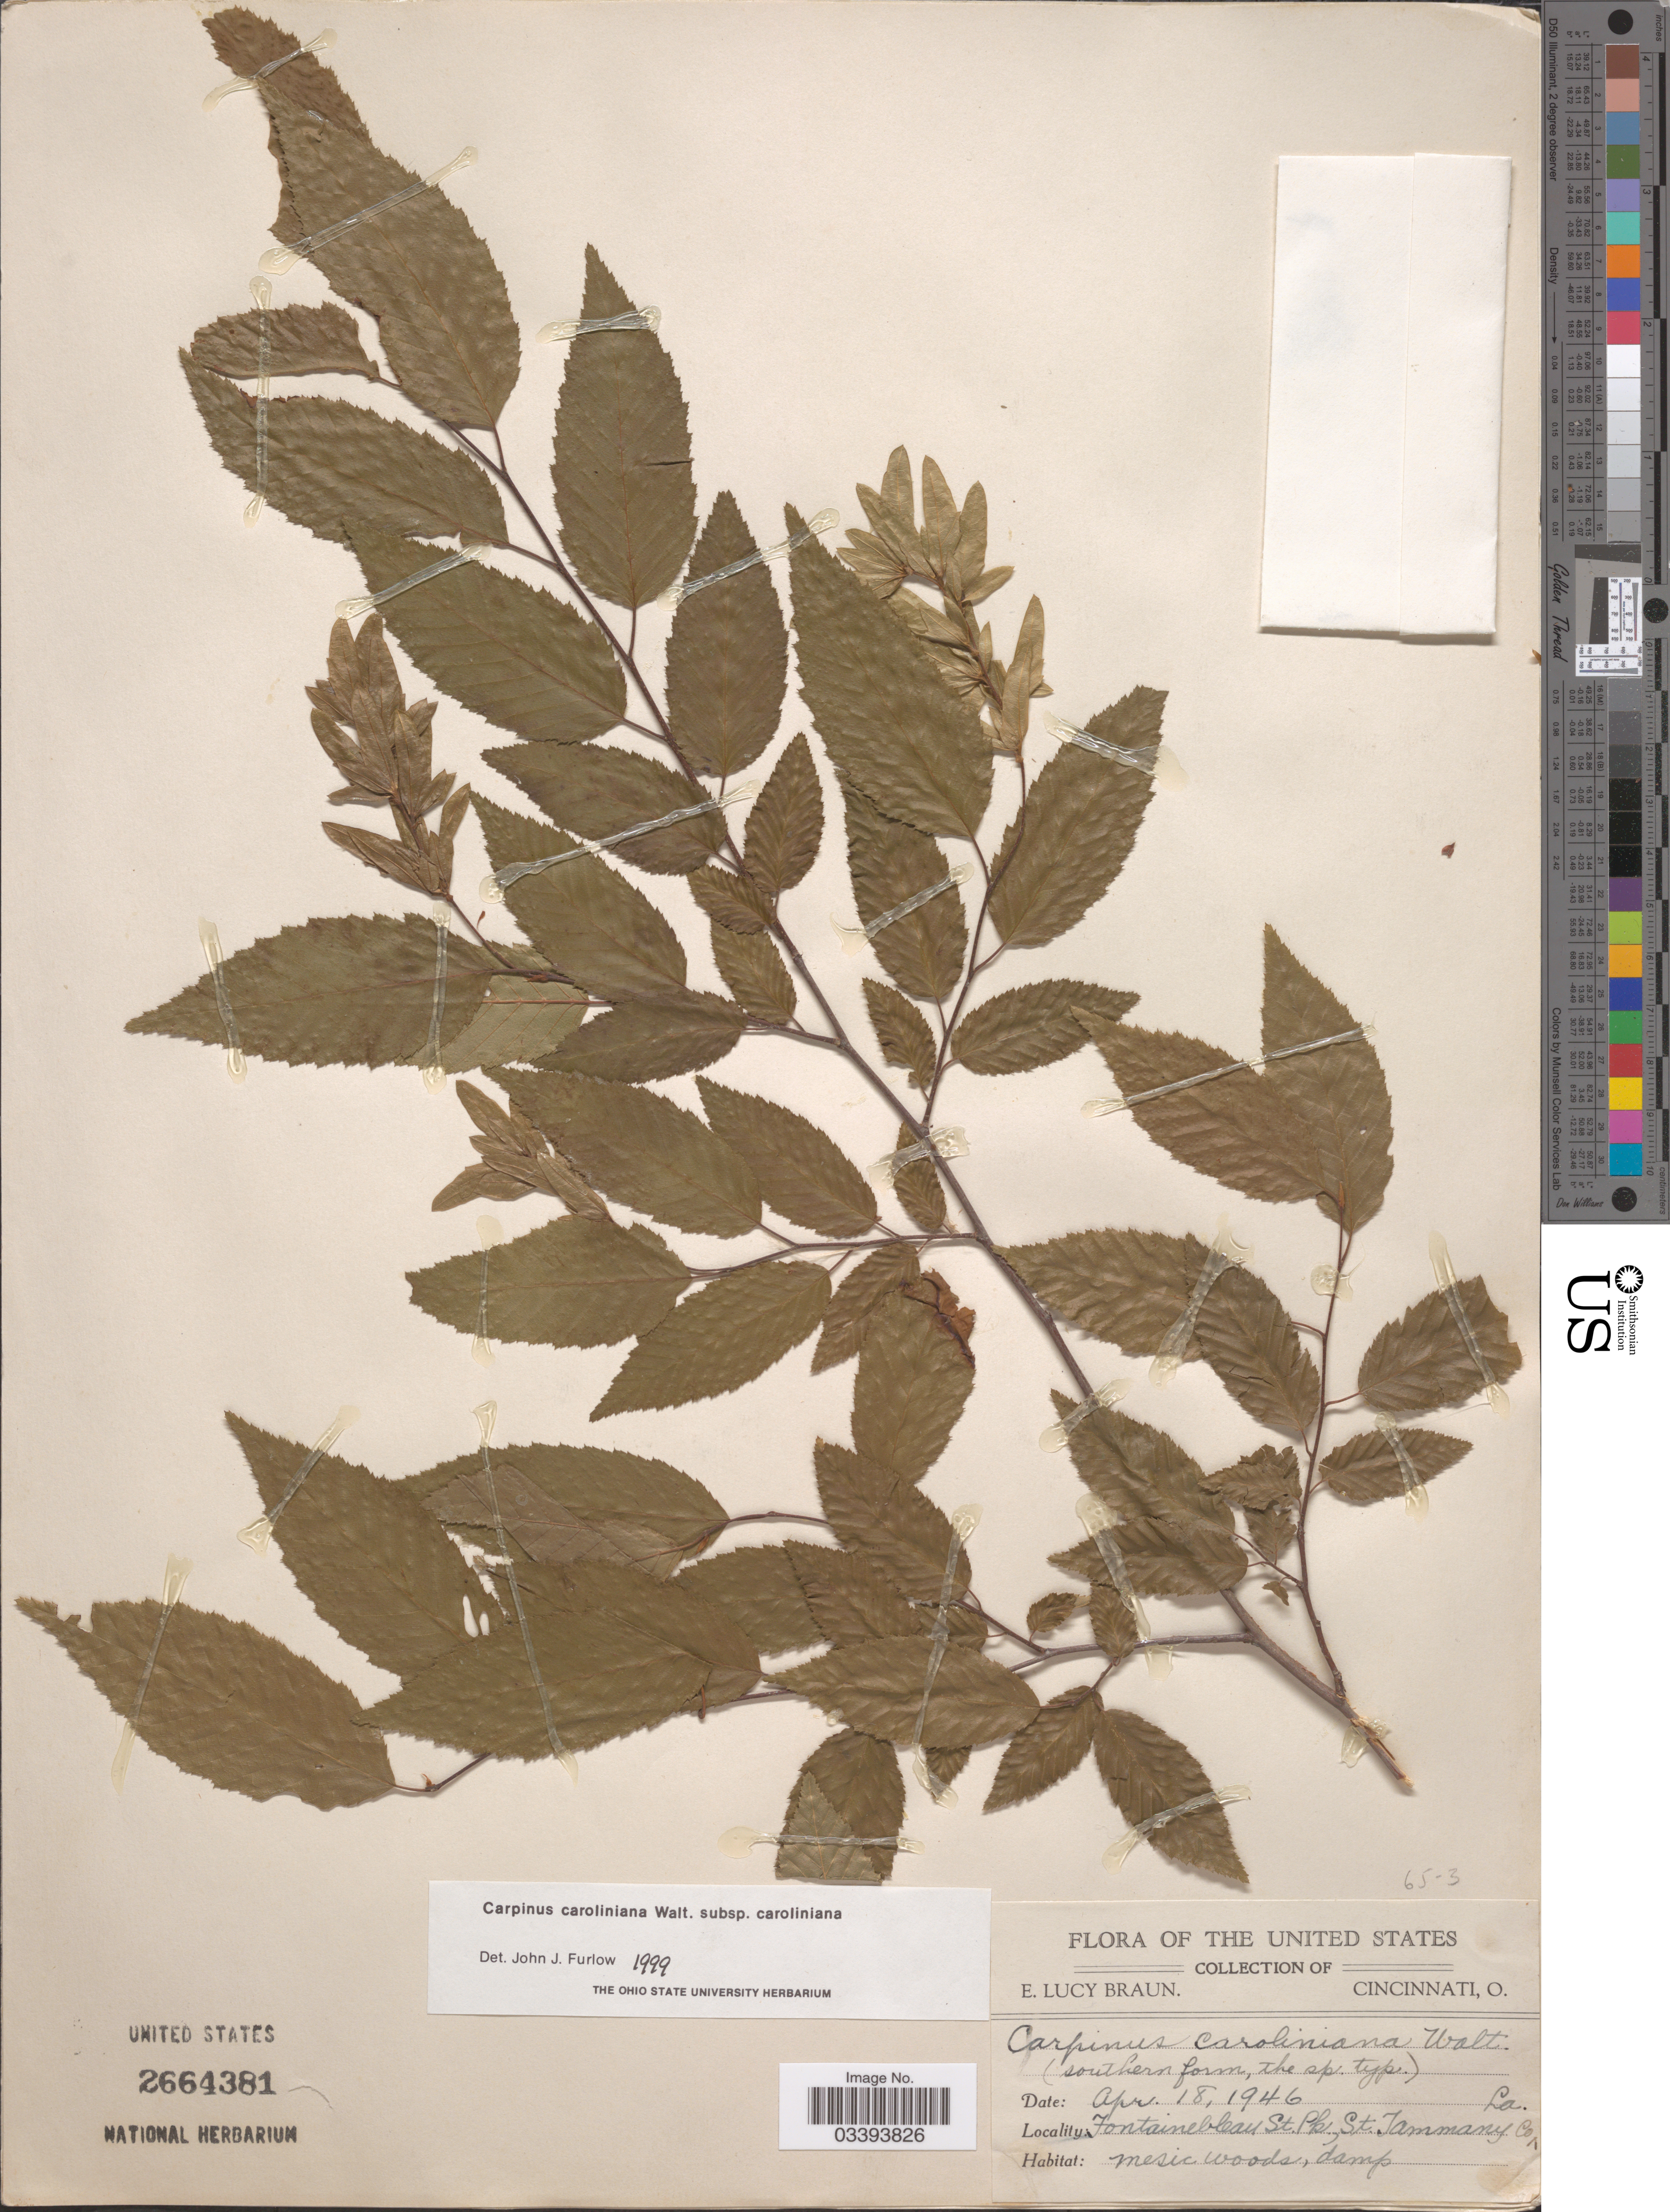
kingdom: Plantae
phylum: Tracheophyta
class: Magnoliopsida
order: Fagales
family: Betulaceae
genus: Carpinus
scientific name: Carpinus caroliniana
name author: Walter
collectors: E. L. Braun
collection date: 1946-04-18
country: United States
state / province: Louisiana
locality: Fontainebleau St. Pk., St. Tammany Co.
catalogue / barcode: US 2664381